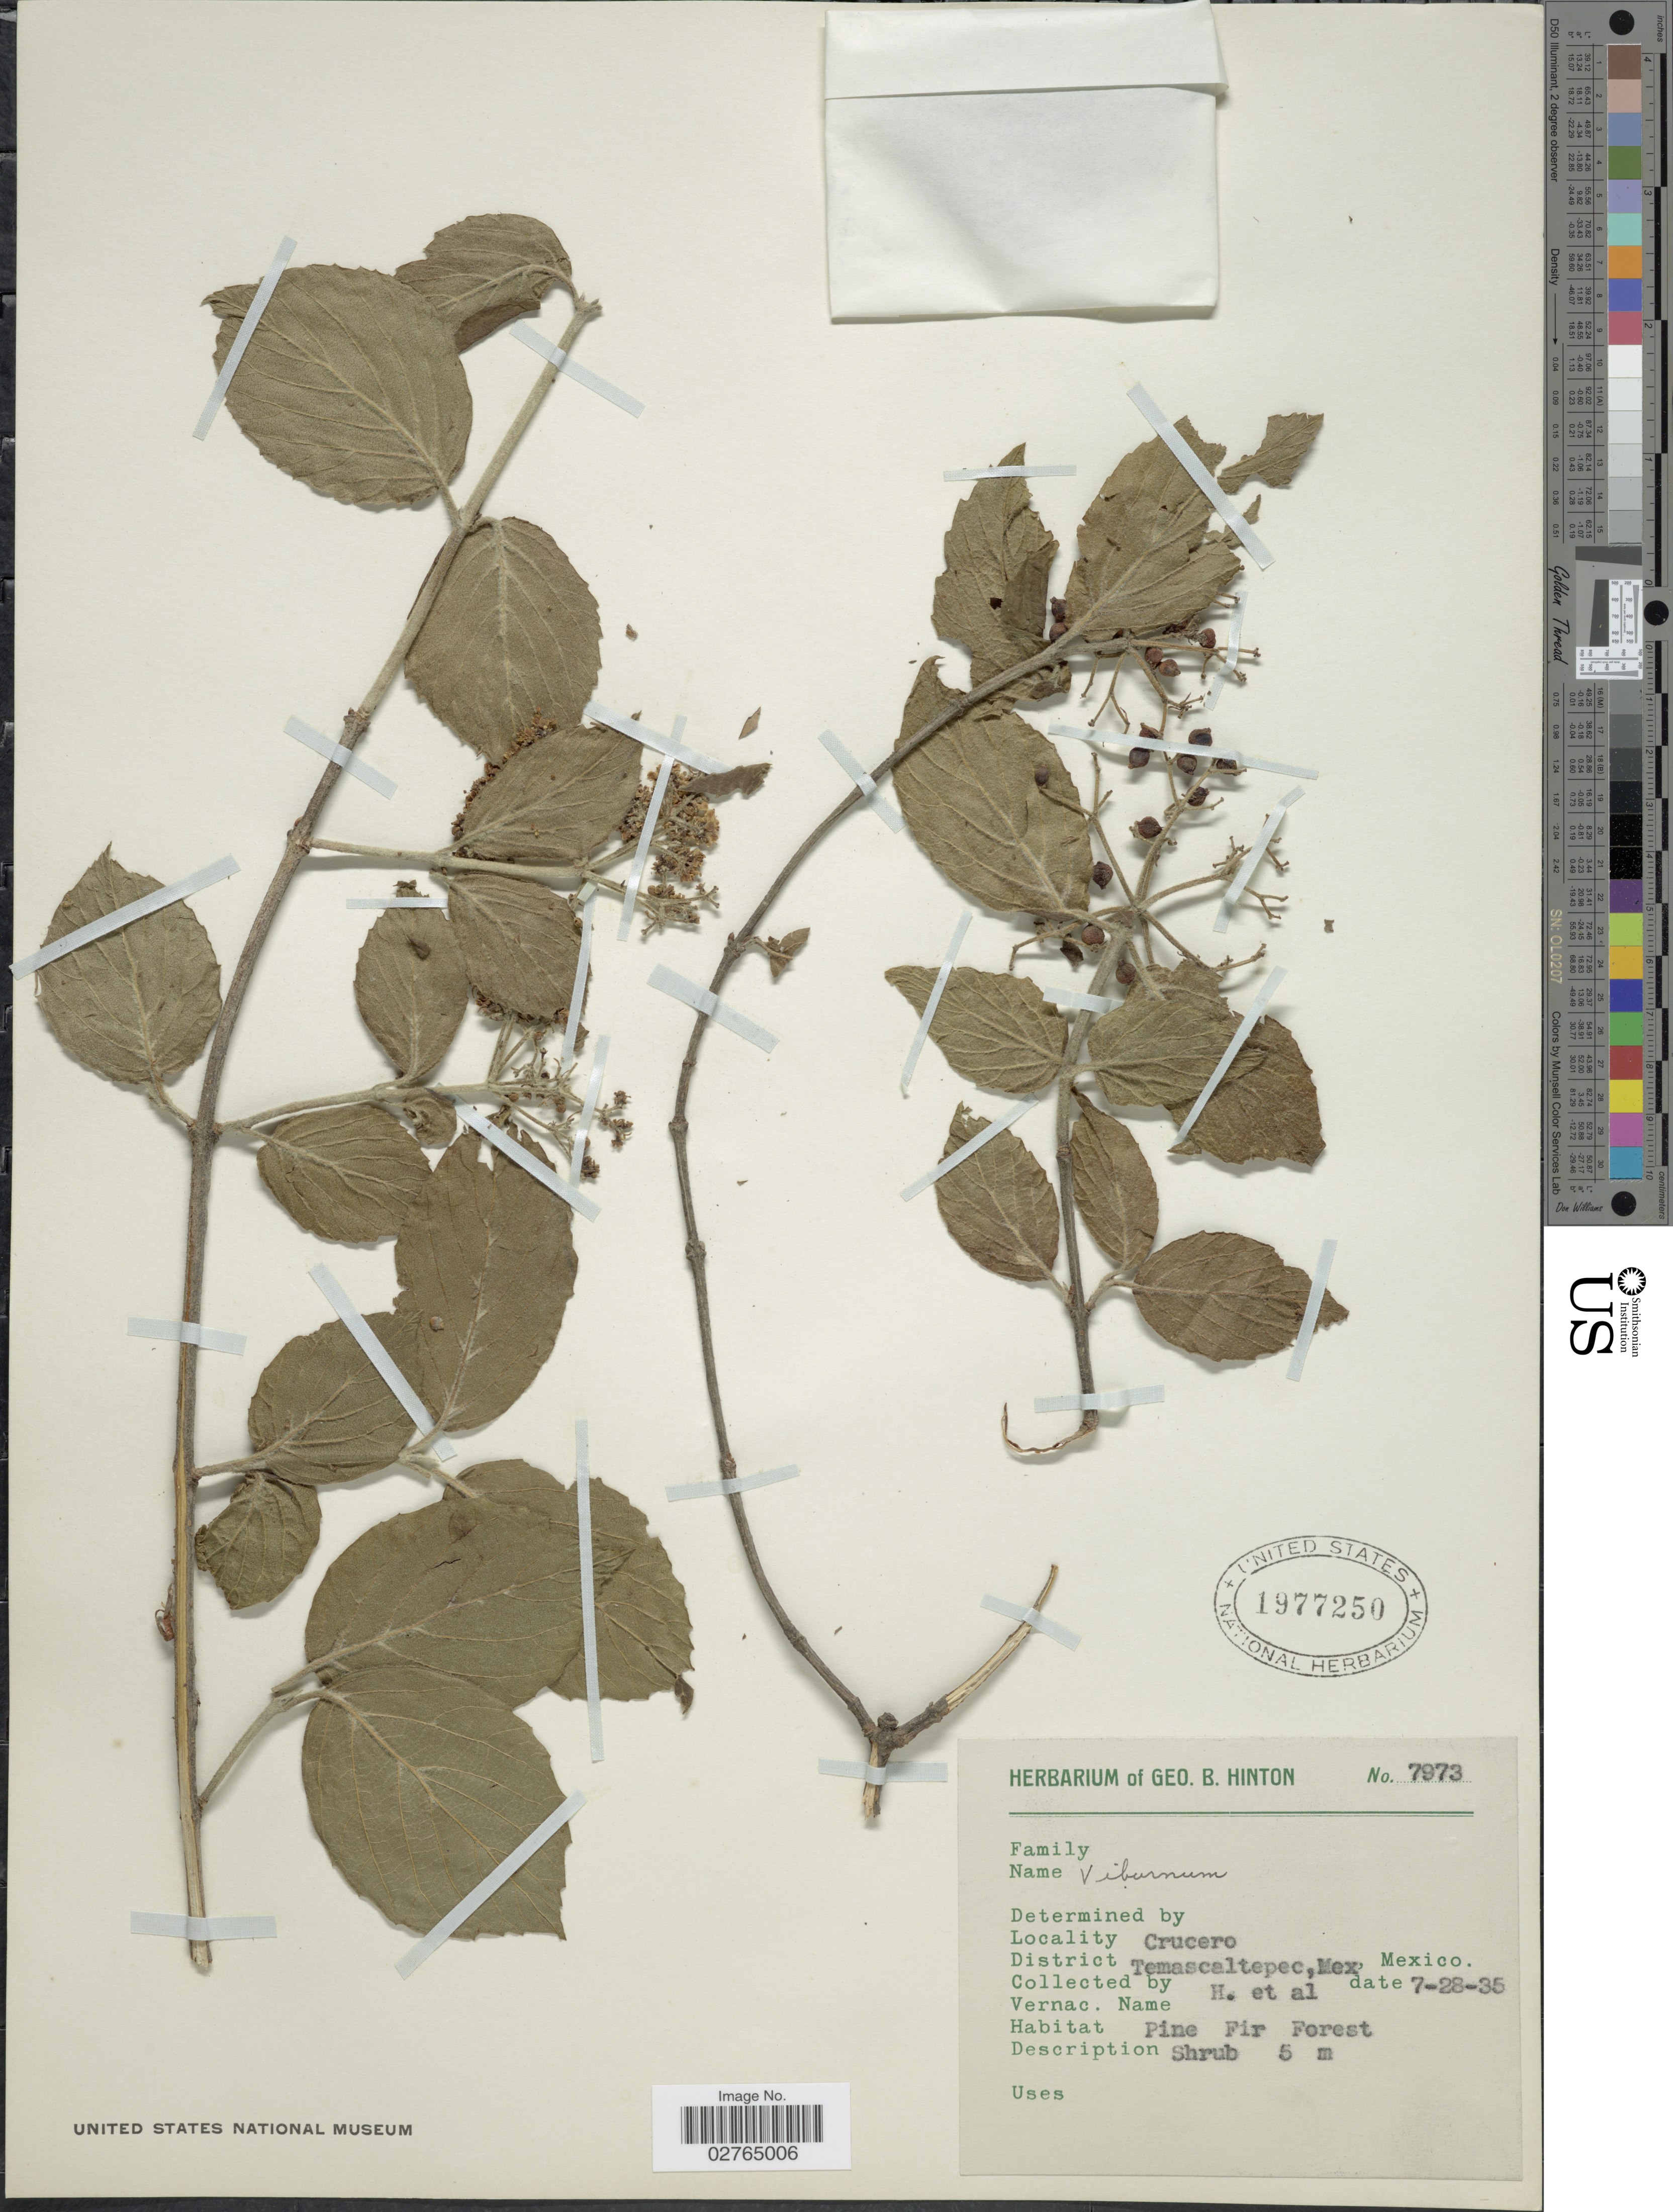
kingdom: Plantae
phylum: Tracheophyta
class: Magnoliopsida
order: Dipsacales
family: Viburnaceae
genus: Viburnum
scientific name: Viburnum sp.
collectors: G. B. Hinton & et al.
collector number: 7973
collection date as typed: Transcribed d/m/y: 28/7/35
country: Mexico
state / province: México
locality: Crucero. District Temascaltepec.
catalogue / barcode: US 1977250